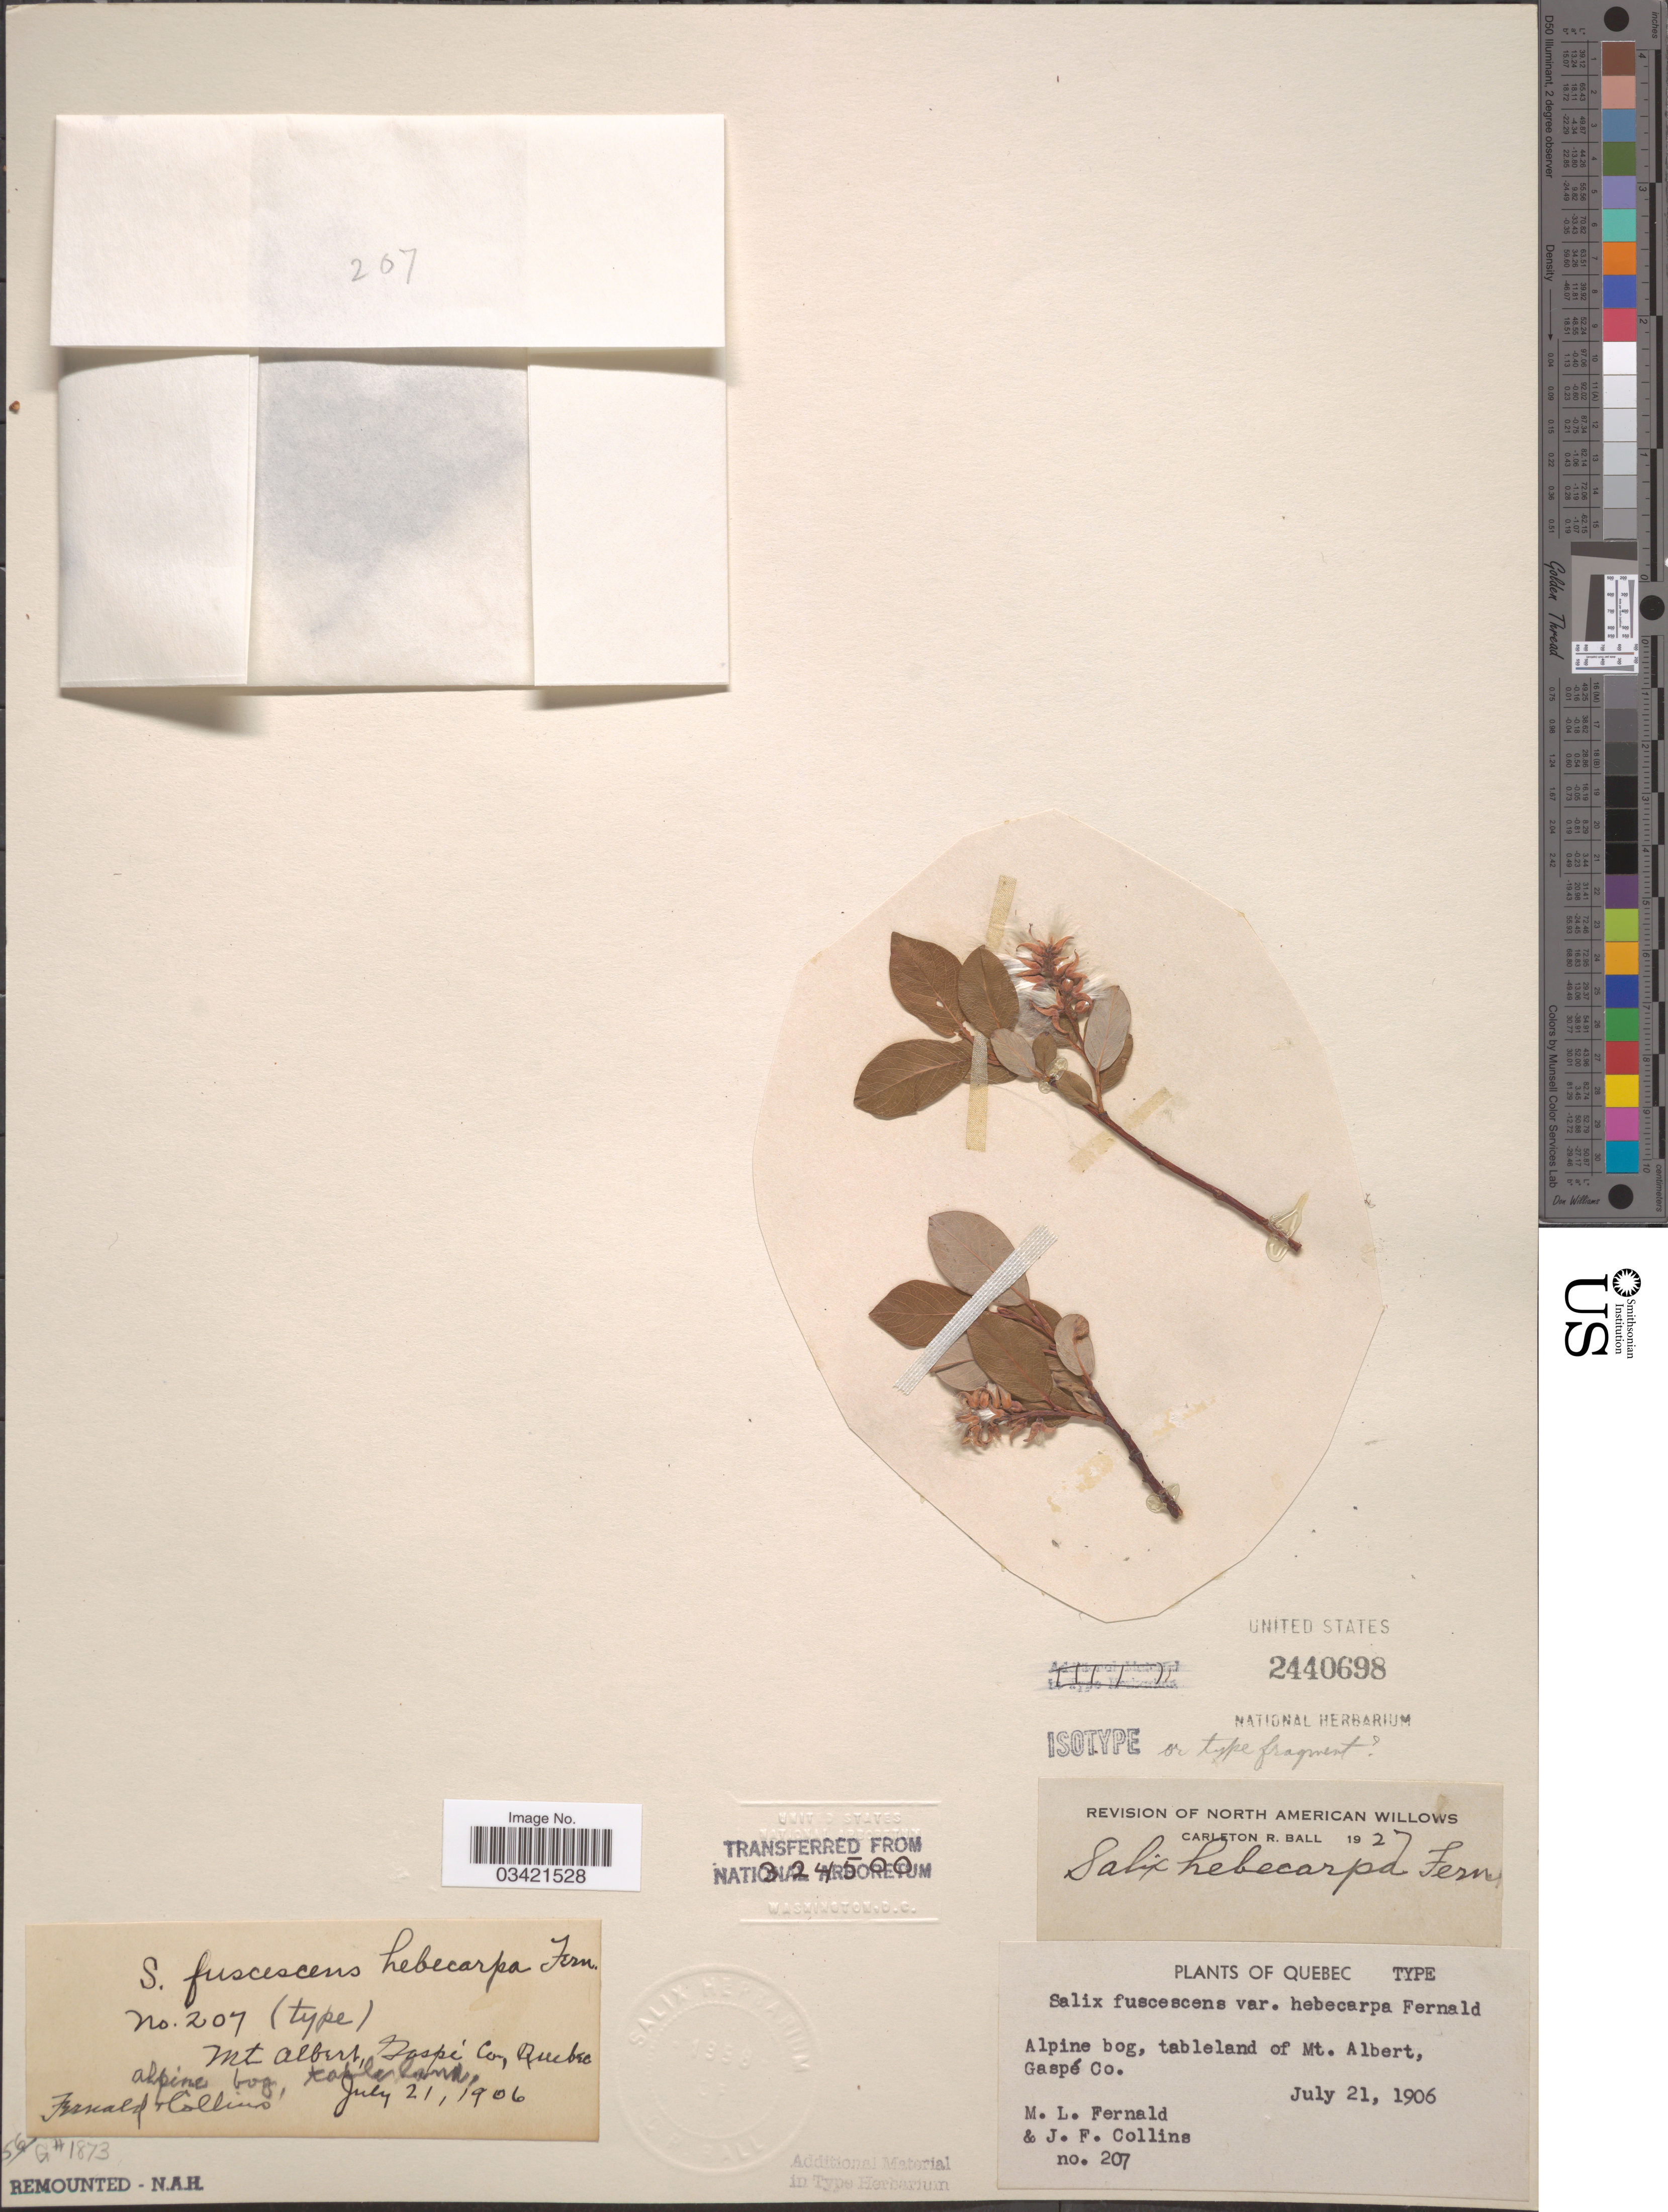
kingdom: Plantae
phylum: Tracheophyta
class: Magnoliopsida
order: Malpighiales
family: Salicaceae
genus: Salix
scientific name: Salix herbacea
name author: L.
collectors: M. L. Fernald & J. Collins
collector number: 207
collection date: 1906-07-21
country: Canada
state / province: Quebec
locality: Alpine bog, tableland of Mt. Albert, Gaspé Co.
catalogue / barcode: US 2440698